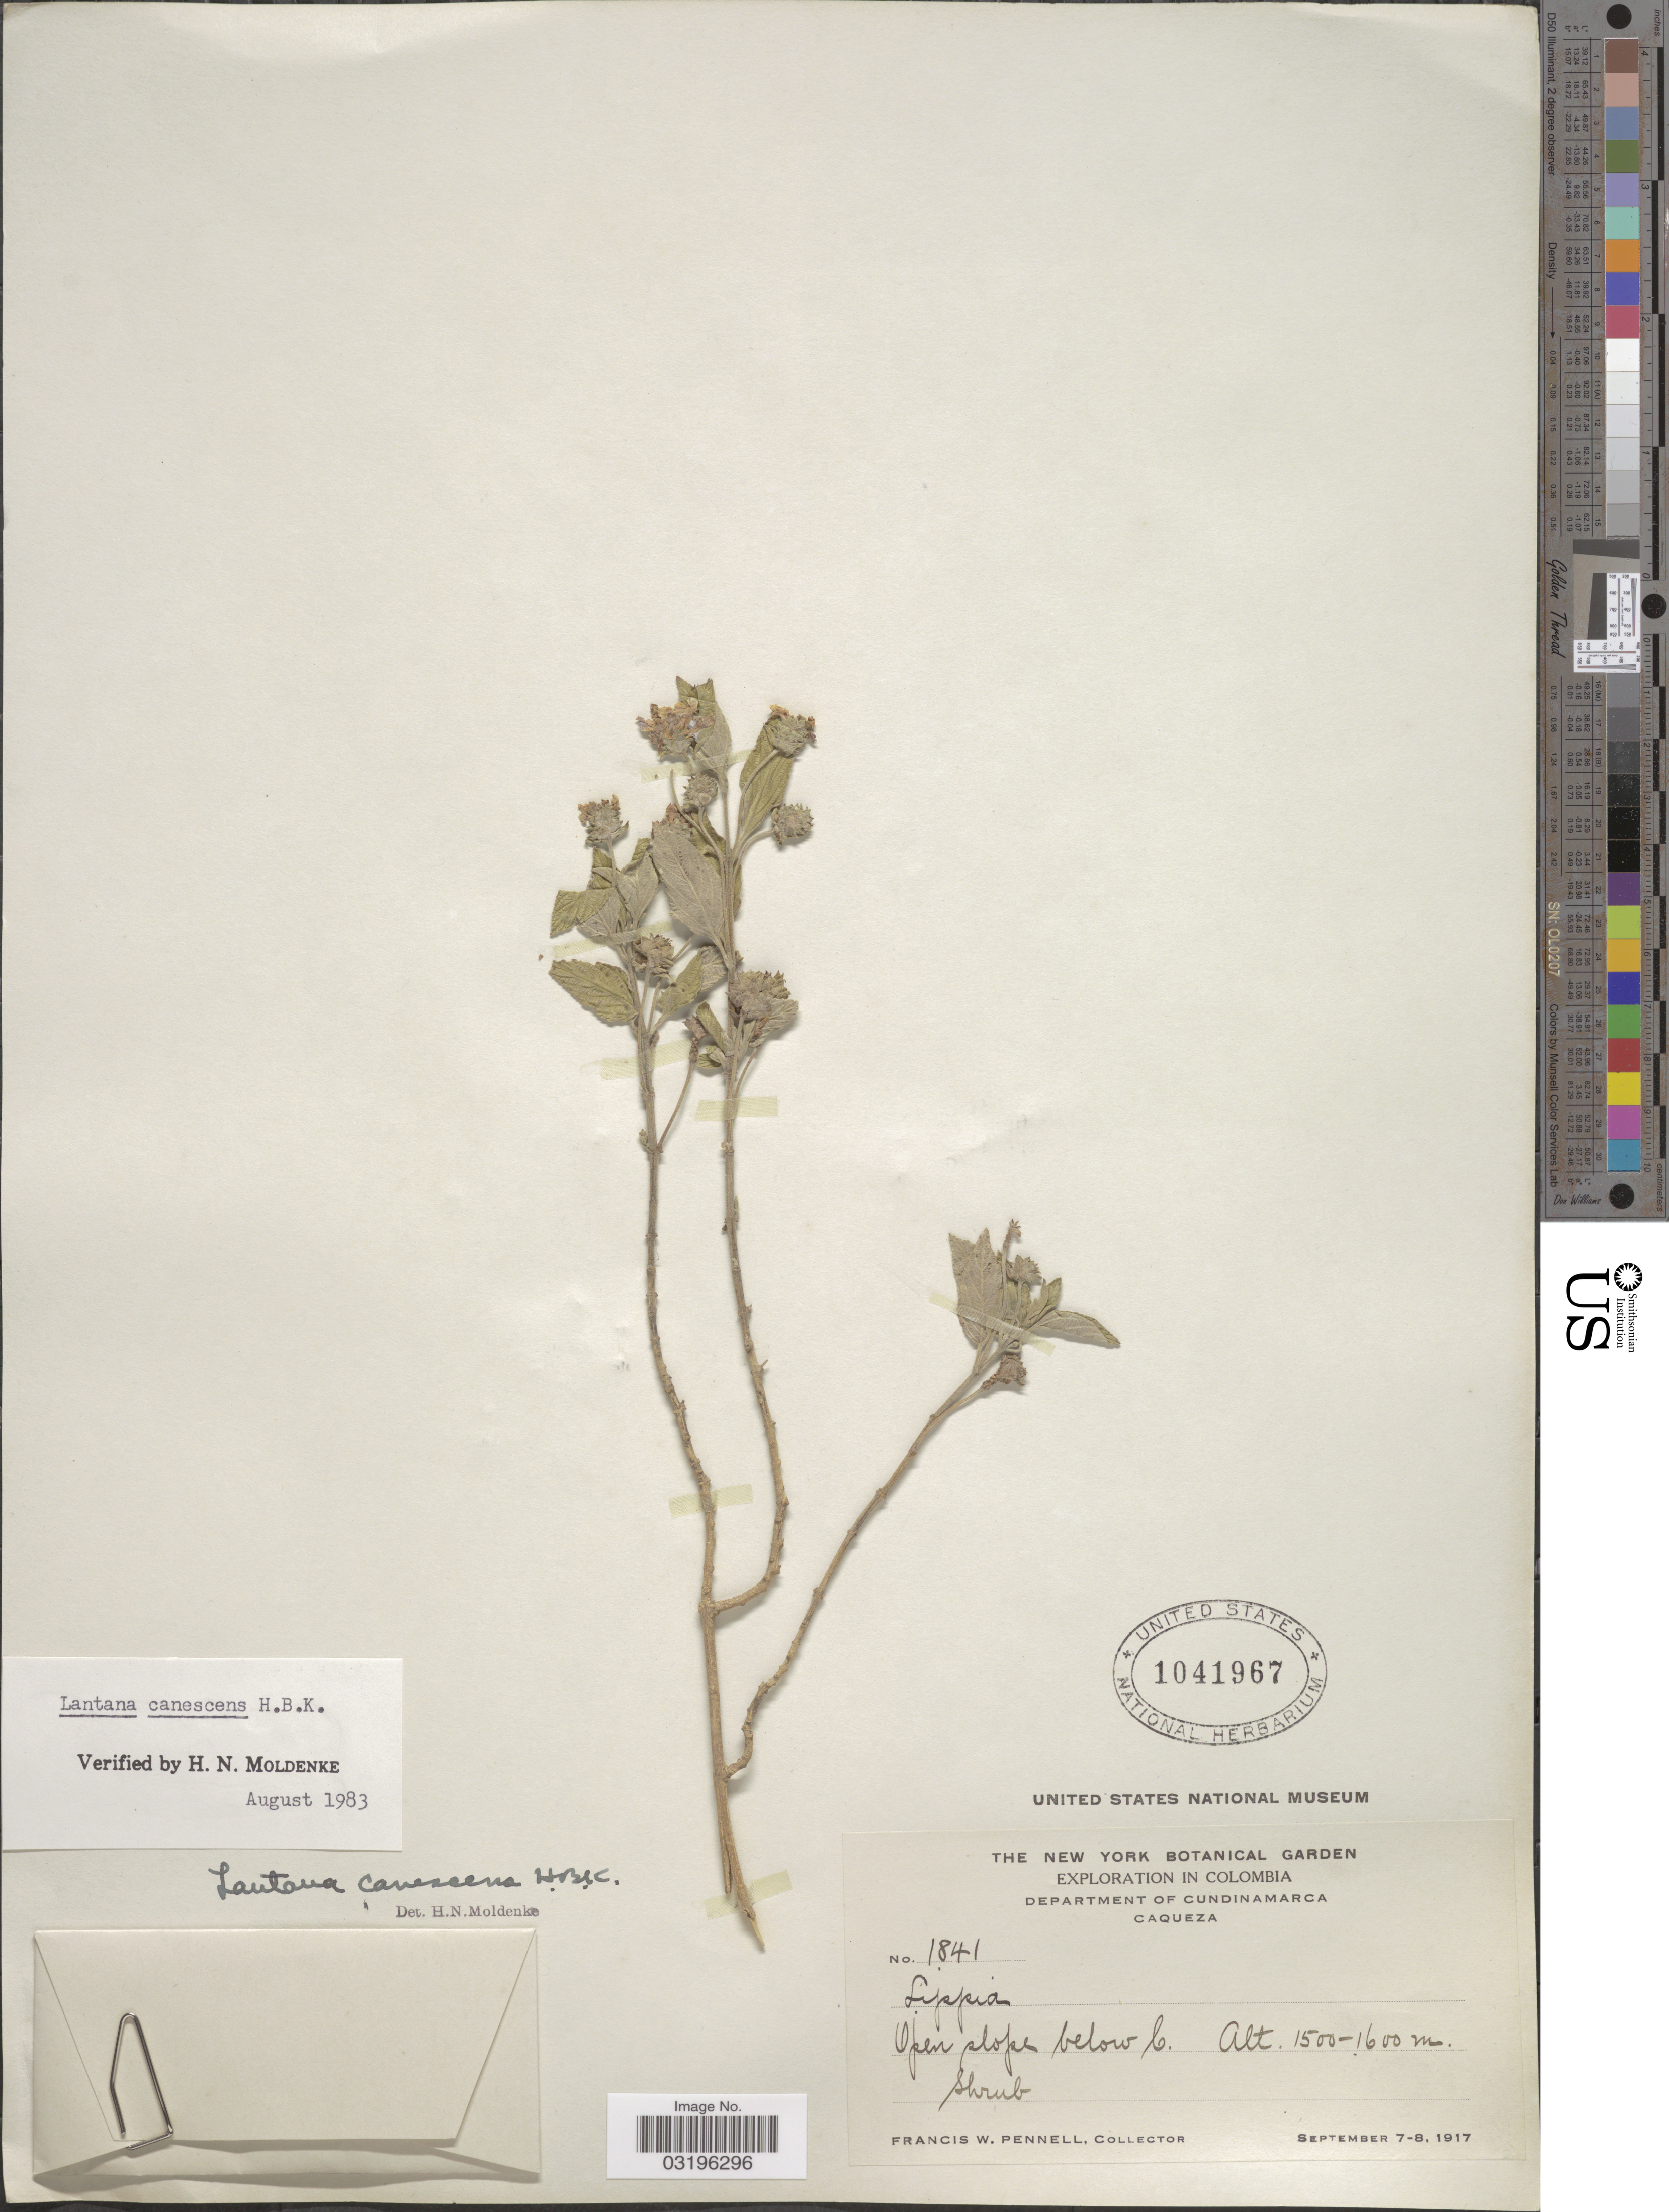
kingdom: Plantae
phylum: Tracheophyta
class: Magnoliopsida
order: Lamiales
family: Verbenaceae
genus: Lantana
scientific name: Lantana canescens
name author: Kunth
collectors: F. W. Pennell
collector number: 1841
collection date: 1917-09-07/1917-09-08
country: Colombia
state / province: Cundinamarca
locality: Department of Cundinamarca. Caqueza. Open slope below C.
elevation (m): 1500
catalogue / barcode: US 1041967